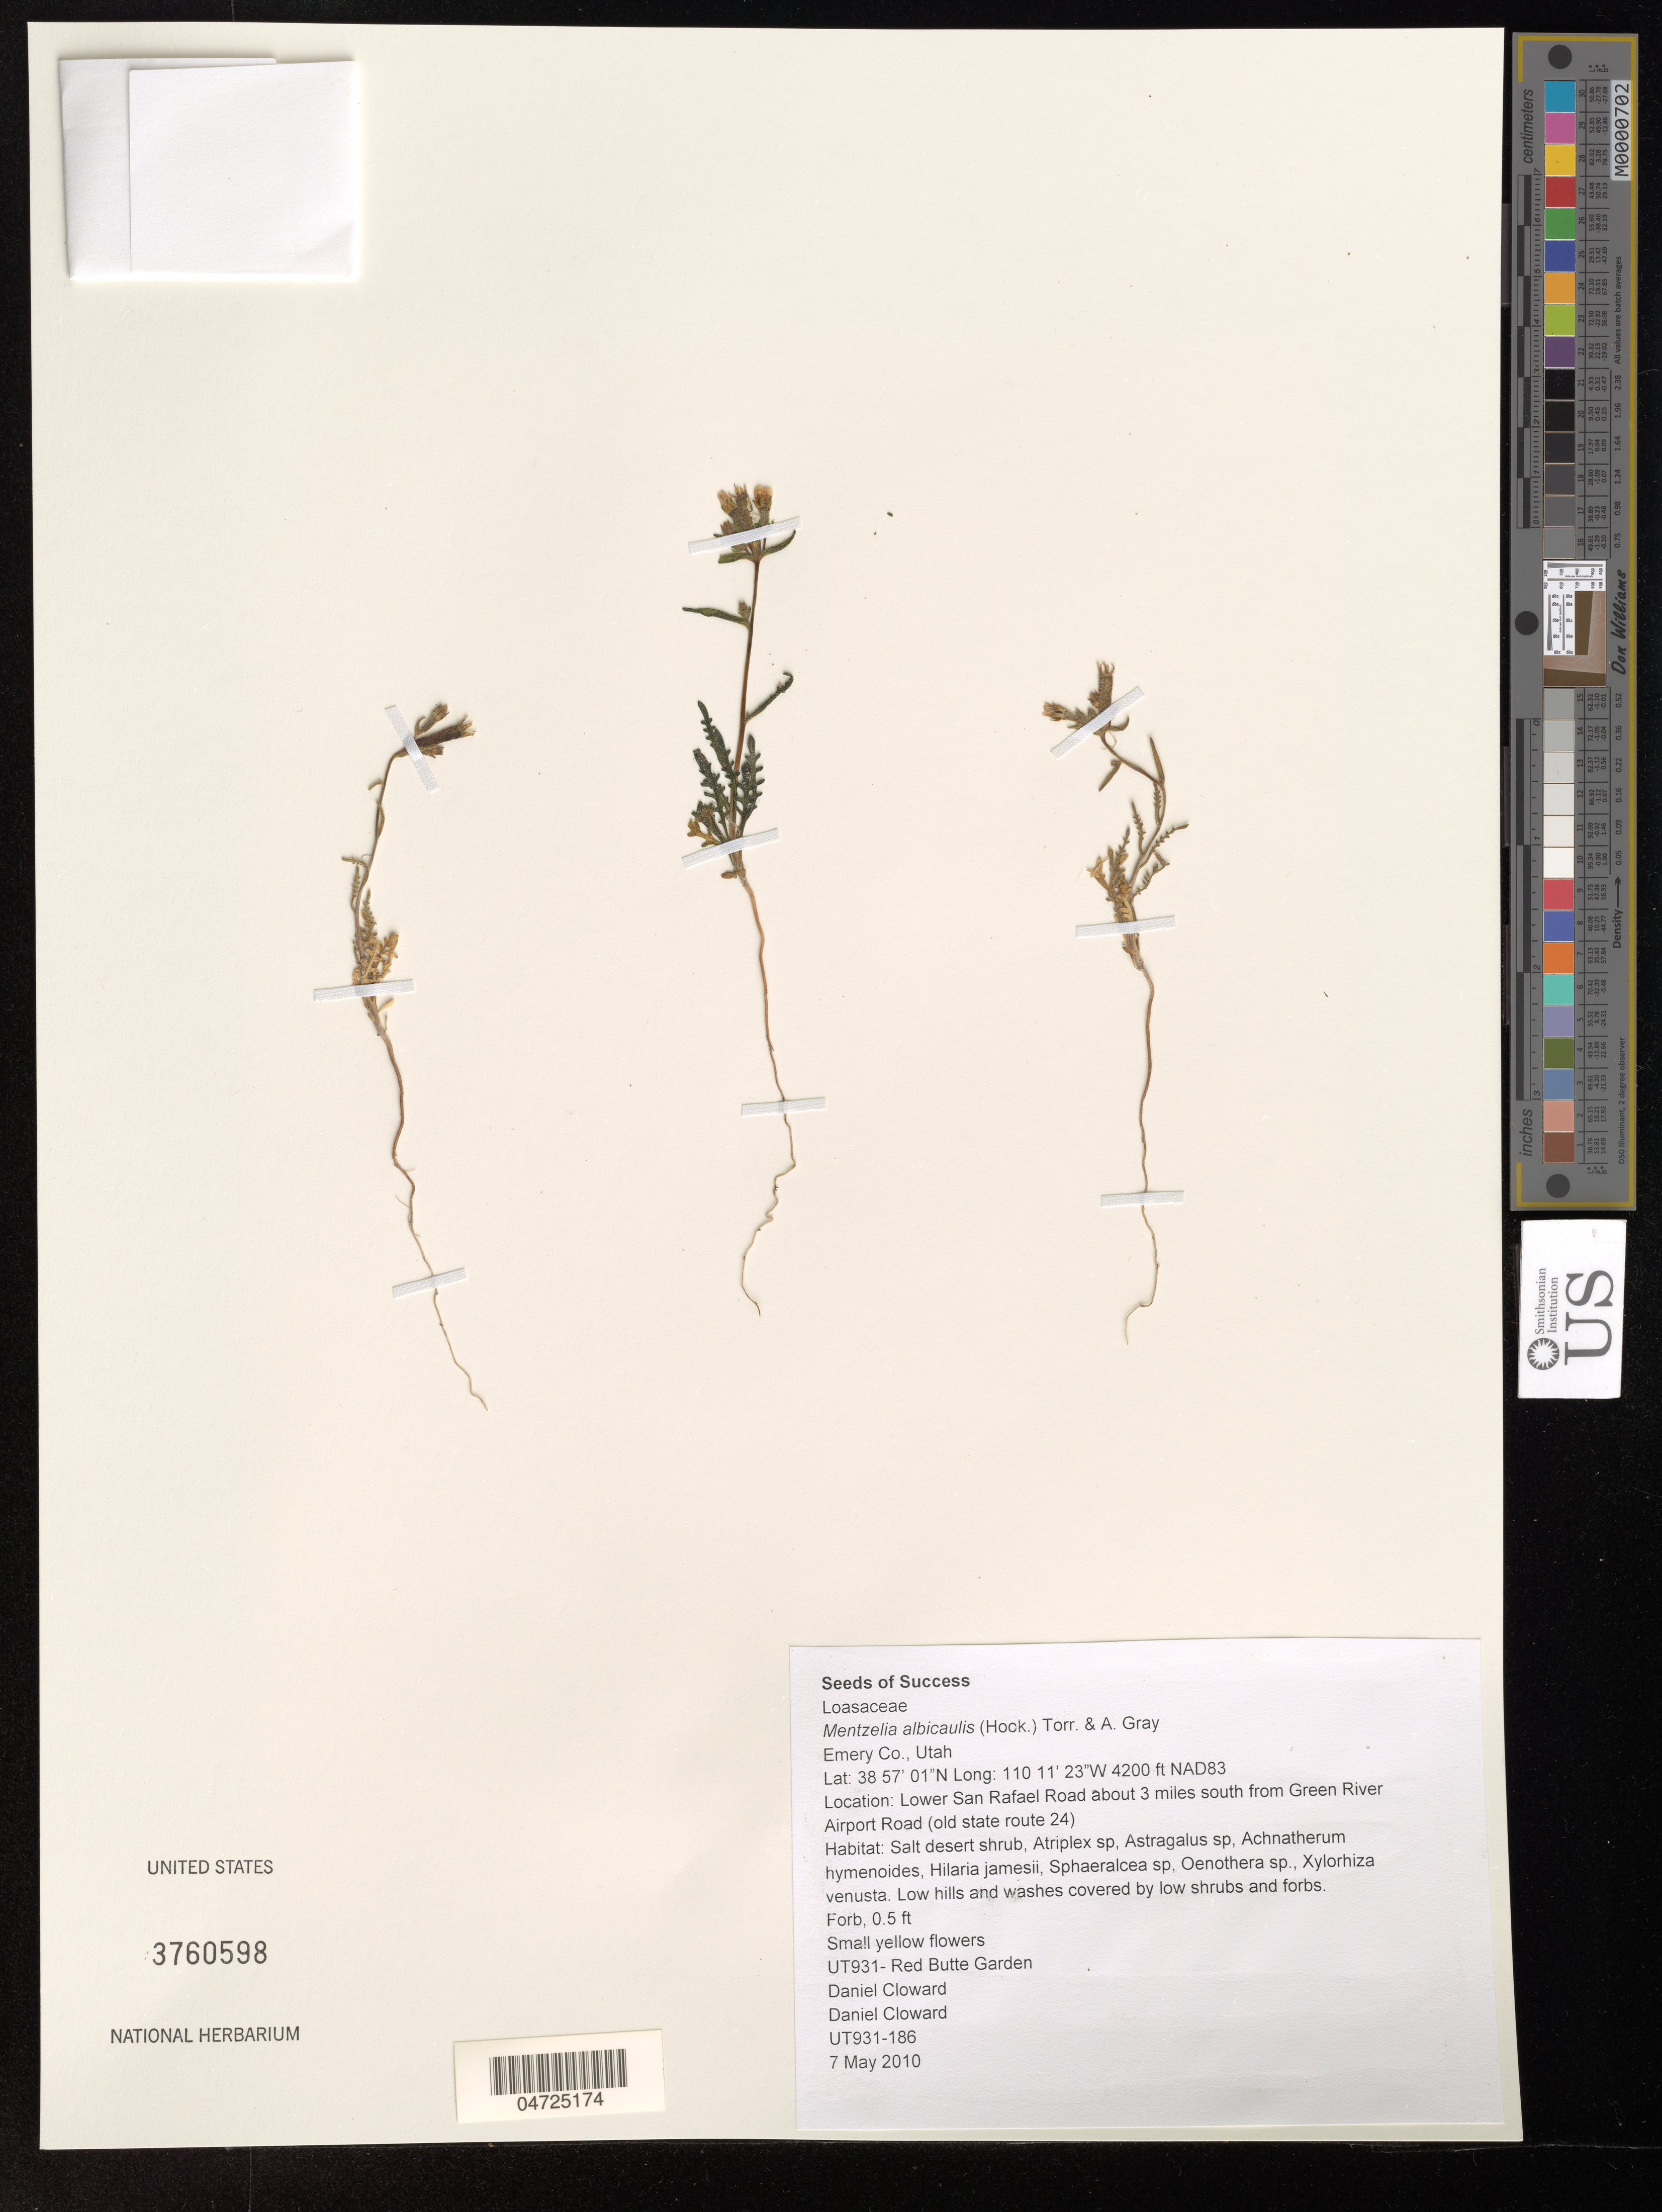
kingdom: Plantae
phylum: Tracheophyta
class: Magnoliopsida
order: Cornales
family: Loasaceae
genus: Mentzelia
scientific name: Mentzelia albicaulis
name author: (Douglas ex Hook.) Douglas ex Torr. & A. Gray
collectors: D. Cloward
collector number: UT931-186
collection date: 2010-05-07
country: United States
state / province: Utah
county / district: Emery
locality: Emery Co. NAD83. Lower San Rafael Road about 3 miles south from Green River Airport Road (old state route 24). UT931-Red Butte Garden.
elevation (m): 1280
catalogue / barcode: US 3760598